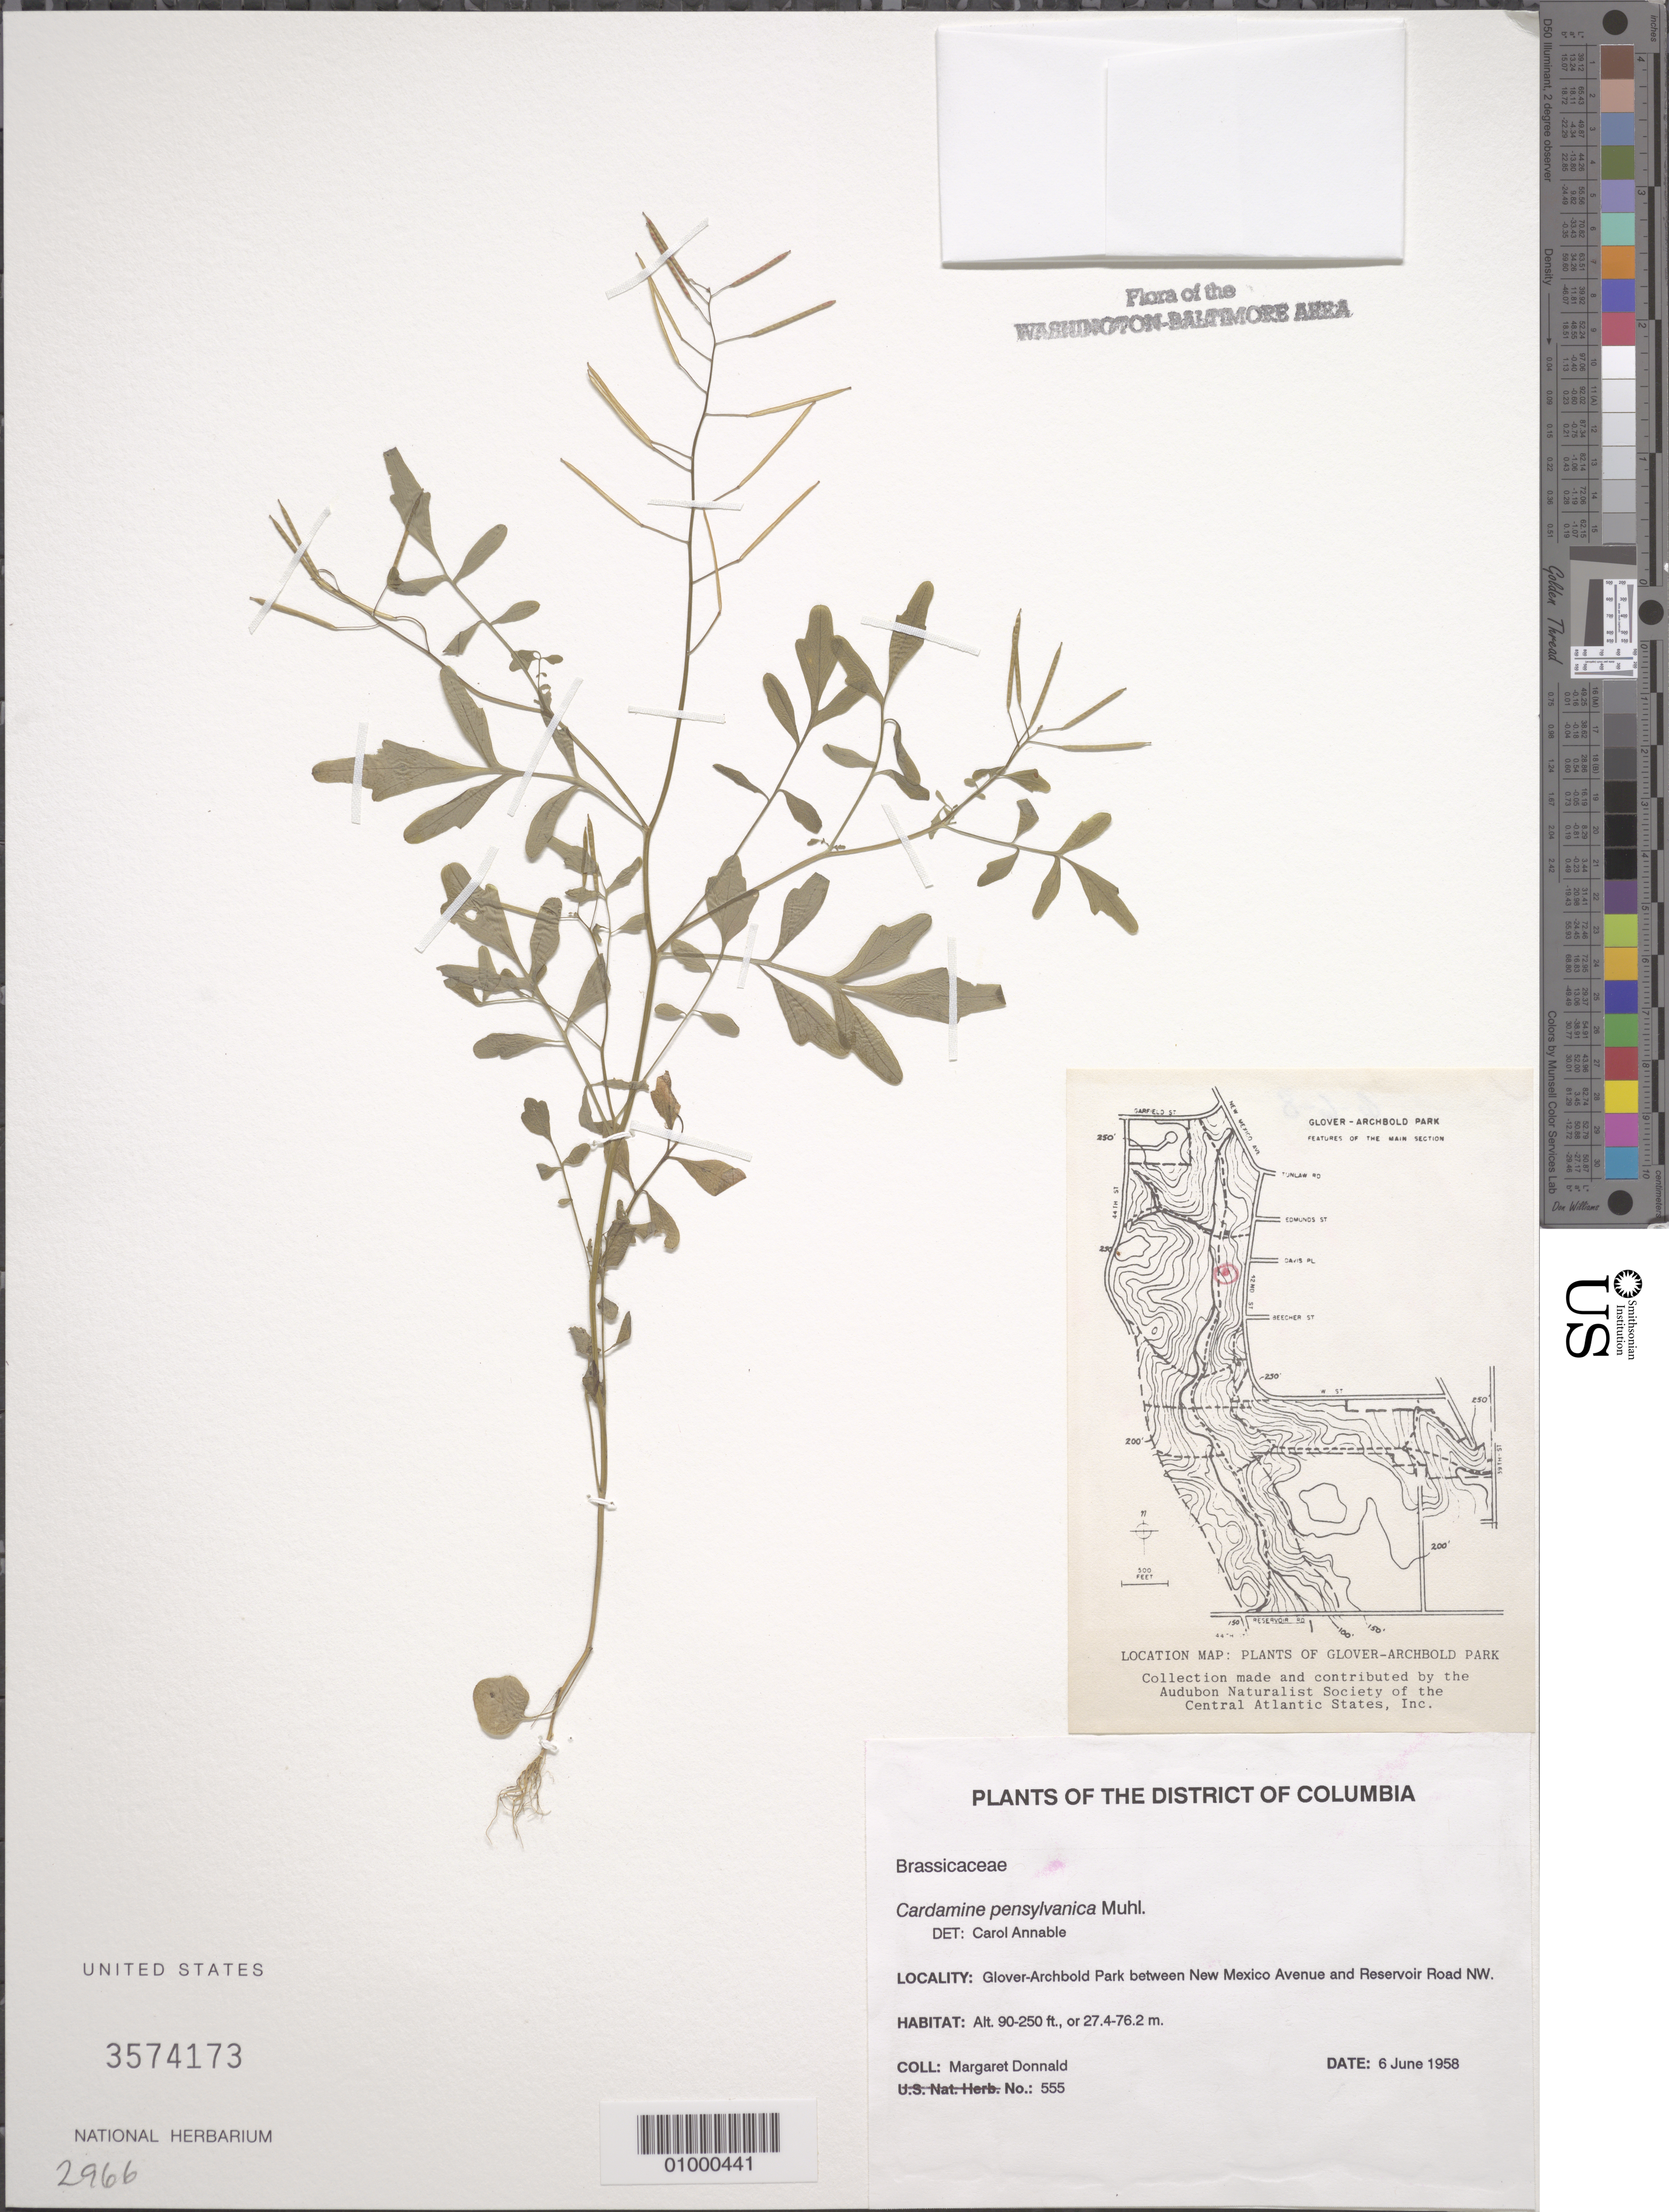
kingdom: Plantae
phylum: Tracheophyta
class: Magnoliopsida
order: Brassicales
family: Brassicaceae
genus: Cardamine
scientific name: Cardamine pensylvanica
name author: Muhl. ex Willd.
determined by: Annable, C. R.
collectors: M. Donnald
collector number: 555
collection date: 1958-06-06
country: United States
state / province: District of Columbia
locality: Glover-Archbold Park between New Mexico Avenue and Reservoir Road NW.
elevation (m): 27.4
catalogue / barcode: US 3574173